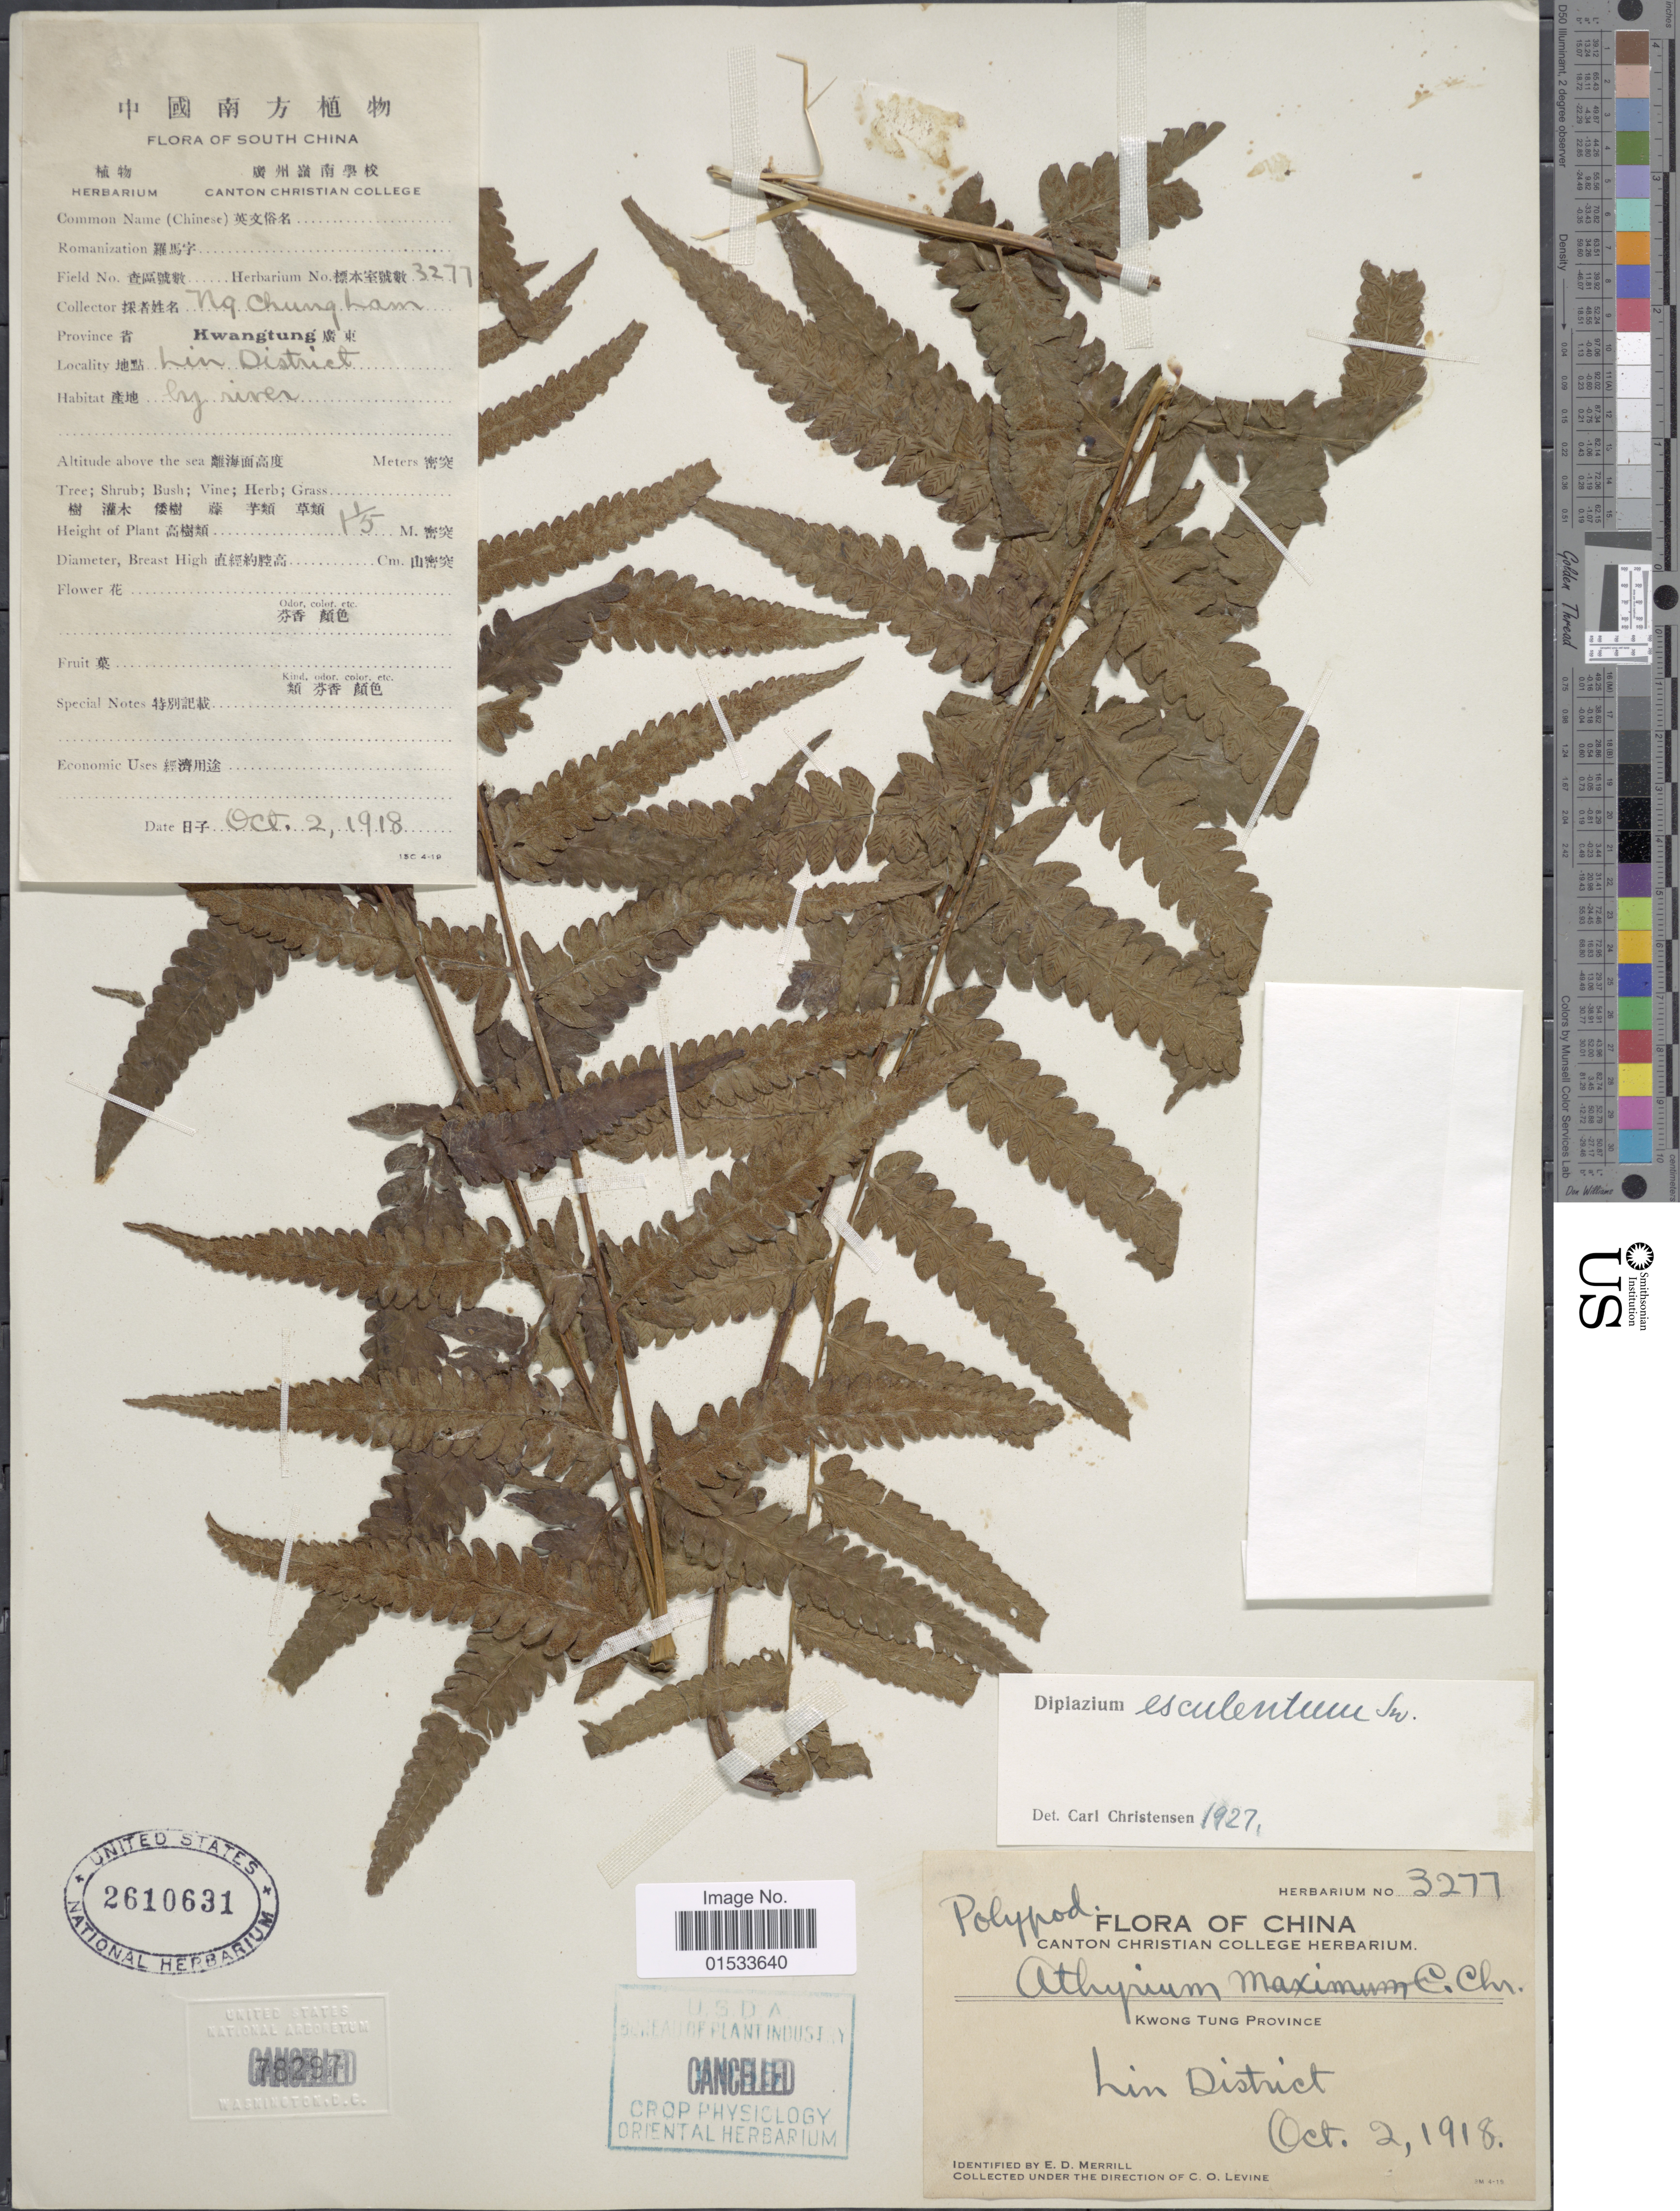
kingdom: Plantae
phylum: Tracheophyta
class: Polypodiopsida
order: Polypodiales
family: Athyriaceae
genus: Diplazium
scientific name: Diplazium esculentum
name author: (Retz.) Sw.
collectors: C. O. Levine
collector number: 3277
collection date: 1918-10-02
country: China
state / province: Guangdong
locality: South China, Kwong Tung Province, Lin District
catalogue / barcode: US 2610631